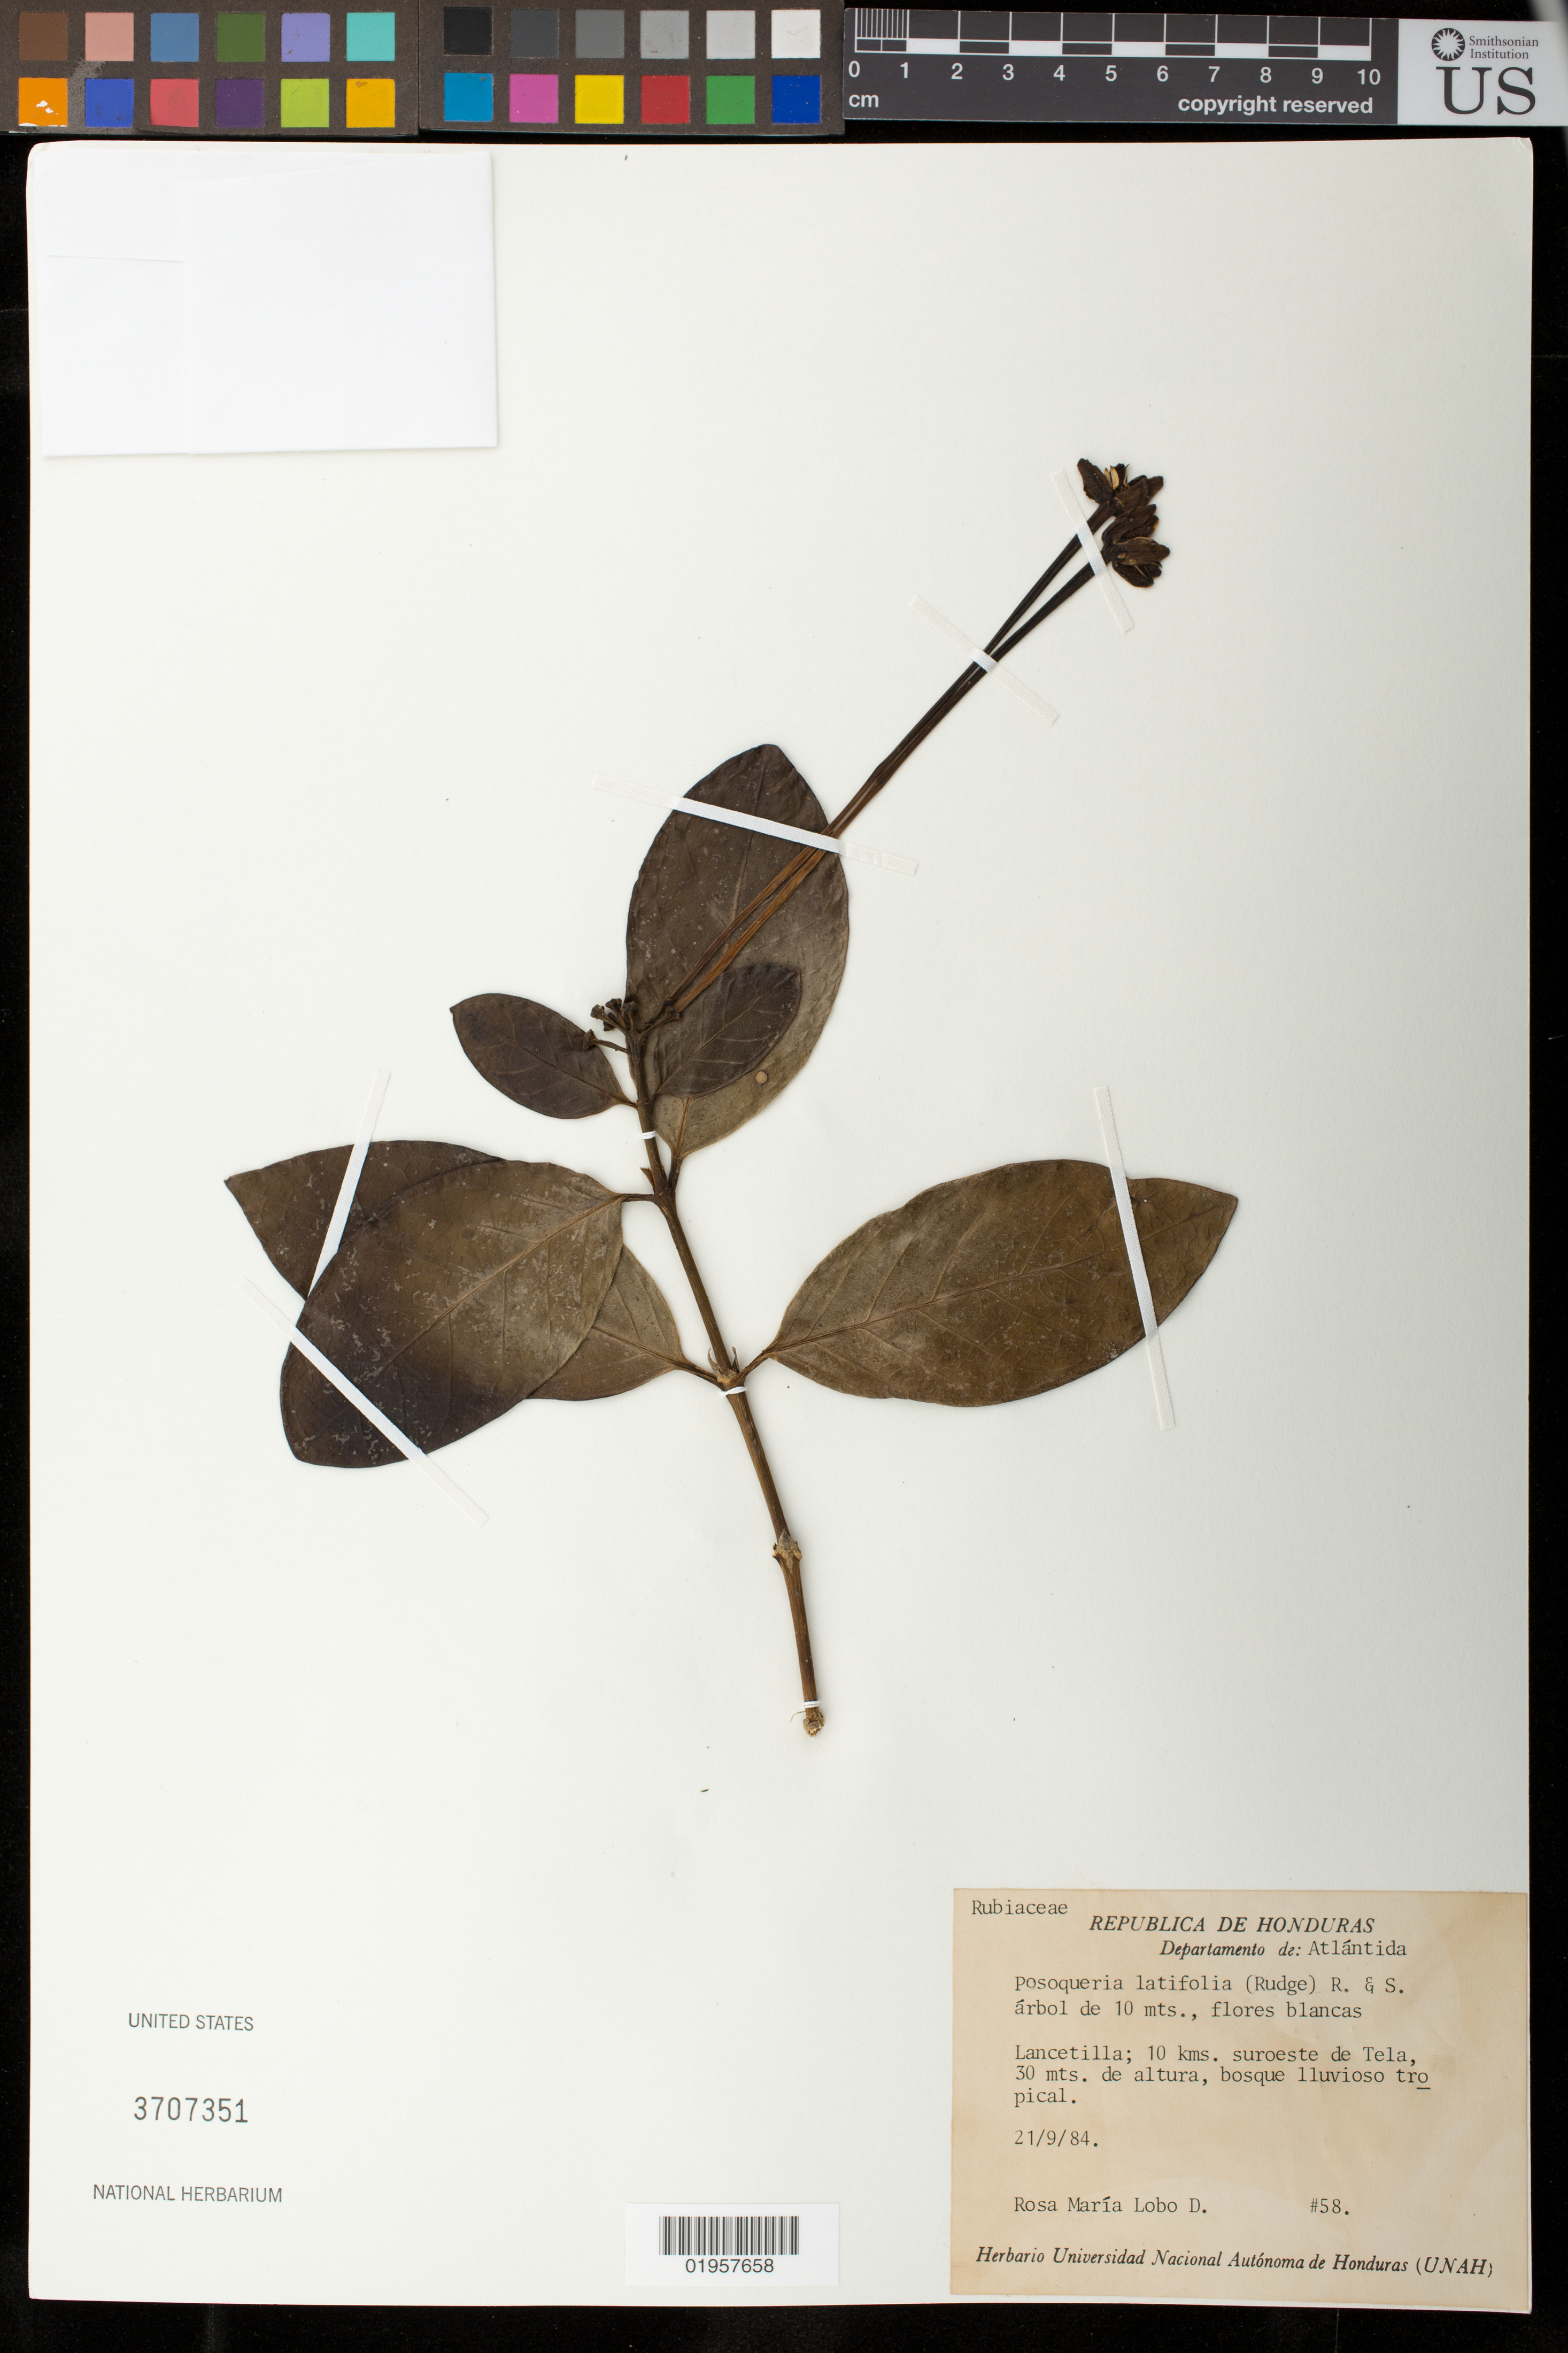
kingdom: Plantae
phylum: Tracheophyta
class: Magnoliopsida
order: Gentianales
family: Rubiaceae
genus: Posoqueria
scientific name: Posoqueria latifolia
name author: (Rudge) Roem. & Schult.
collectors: R. Lobo D.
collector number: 58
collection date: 1984-09-21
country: Honduras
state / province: Atlántida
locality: Llancetilla; 10 km suroeste de Tela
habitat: Bosque lluvioso tropical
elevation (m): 30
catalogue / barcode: US 3707351